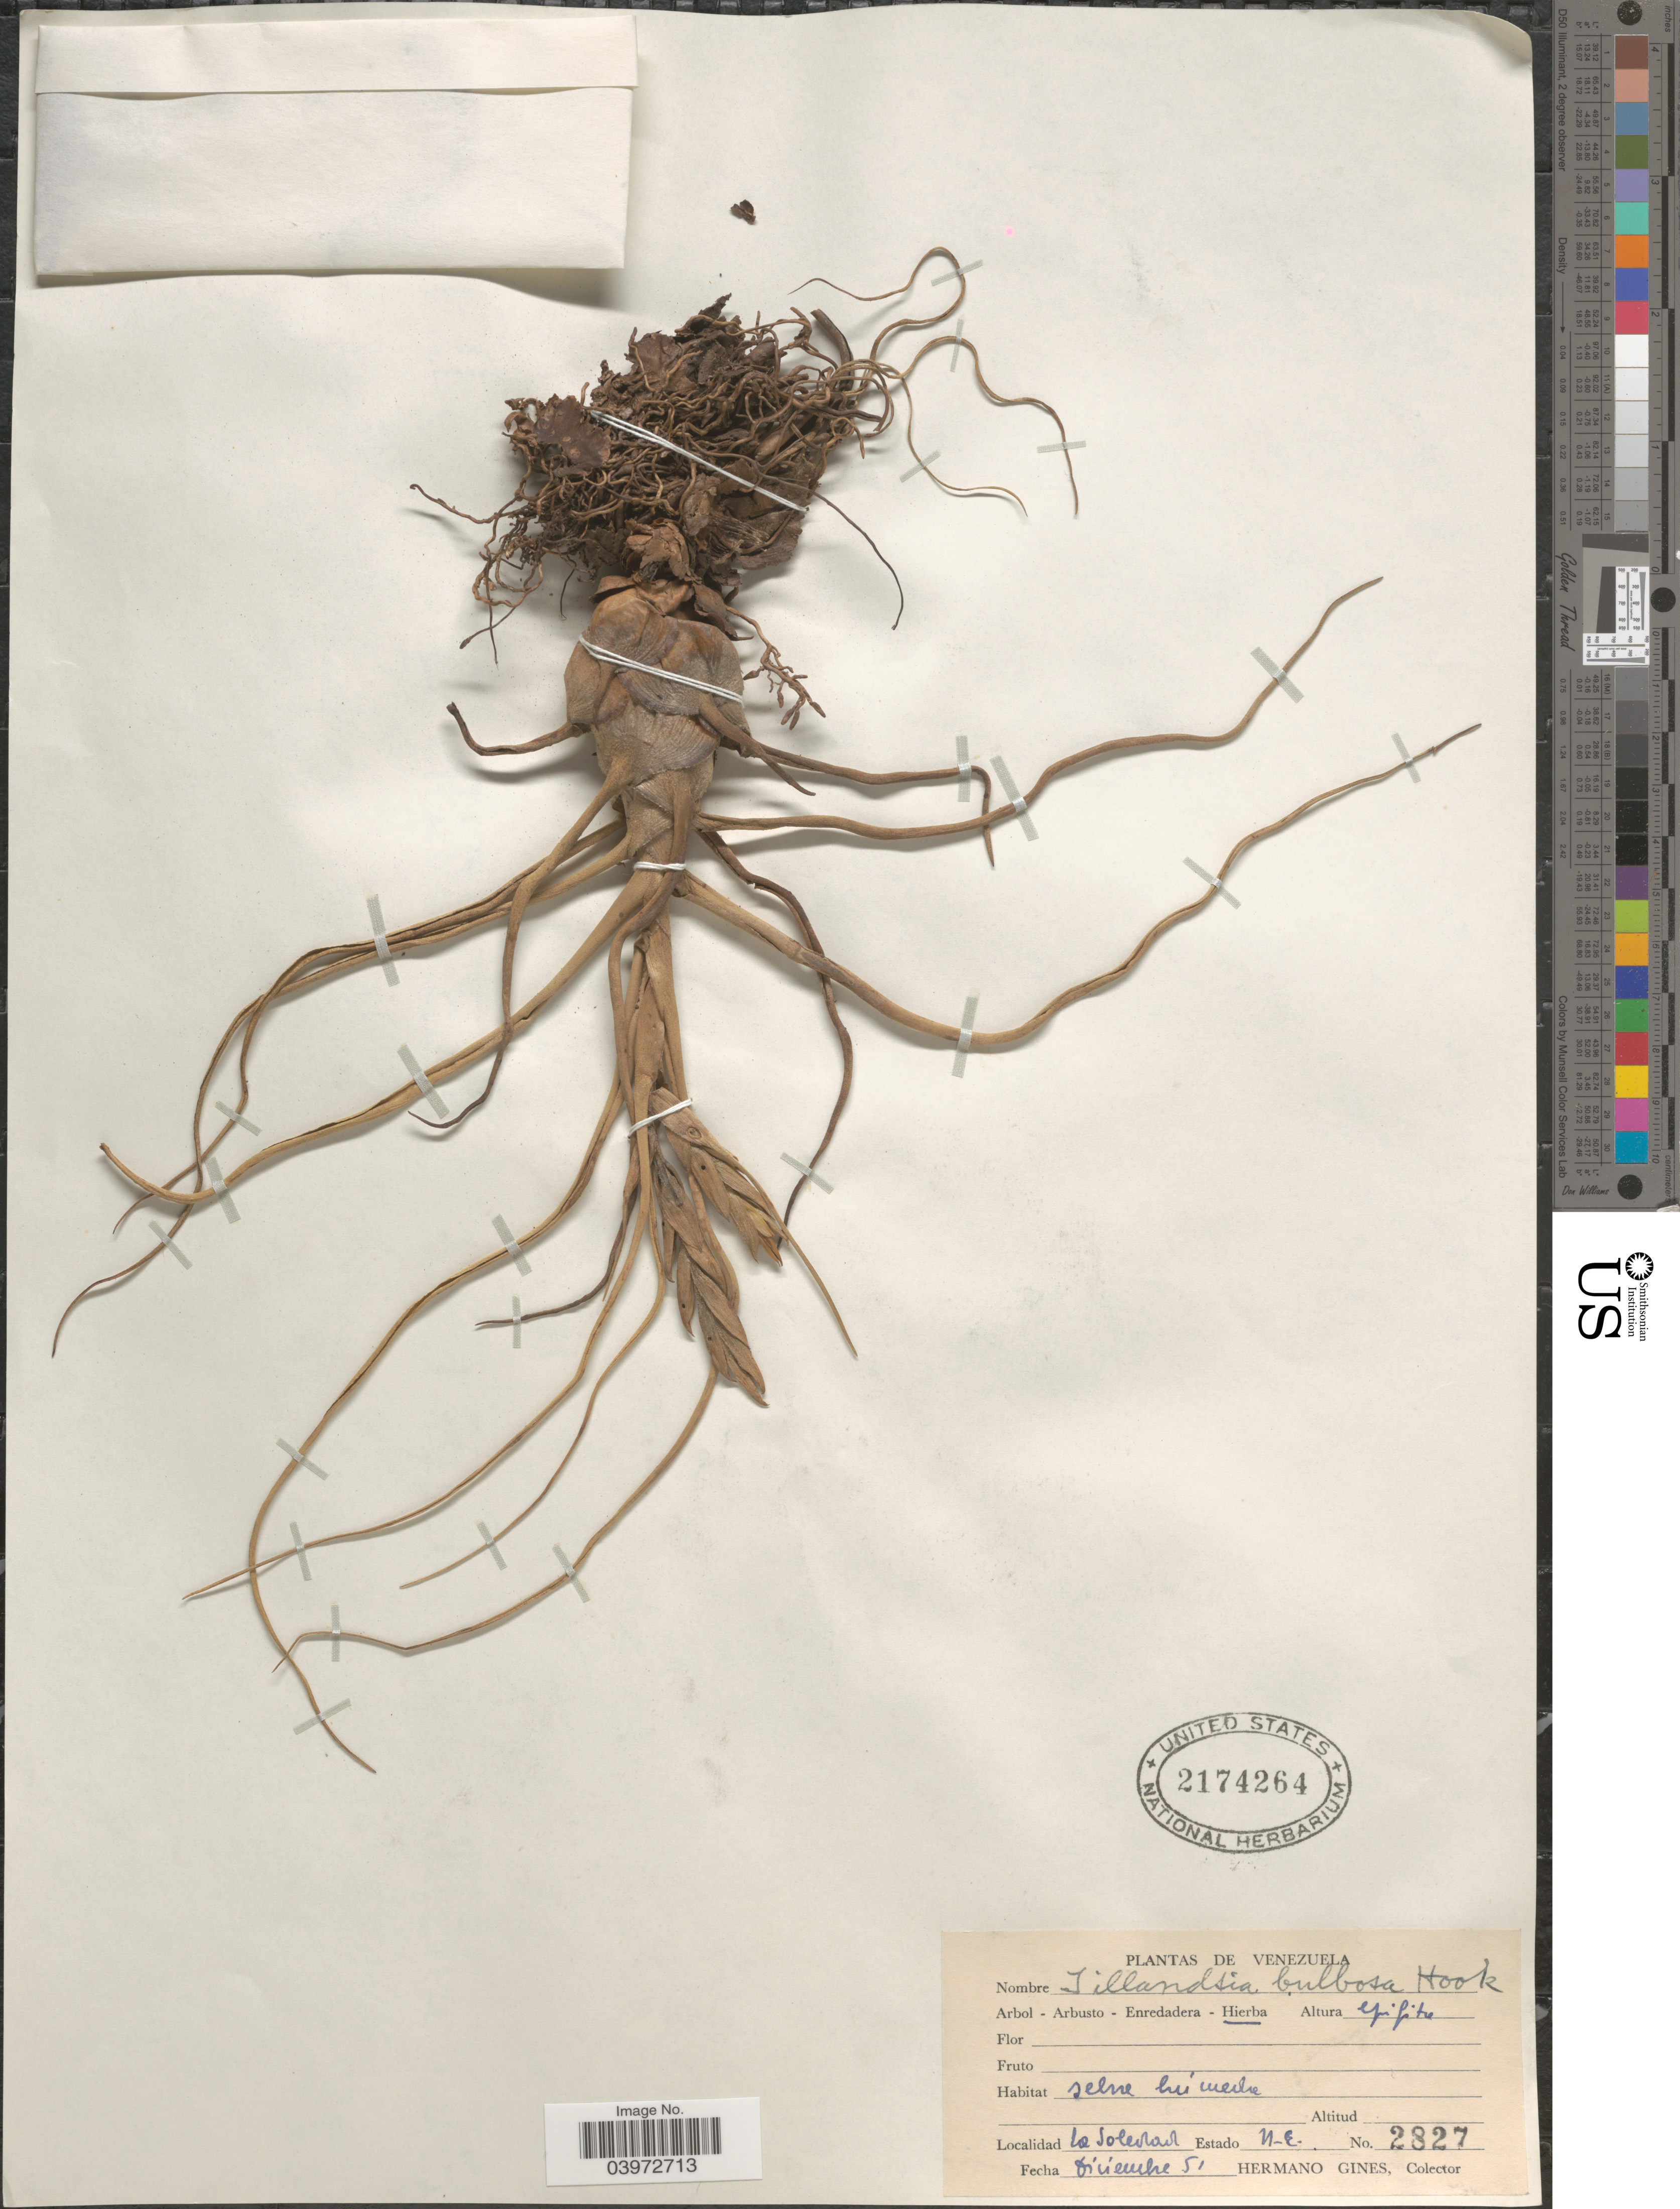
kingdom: Plantae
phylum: Tracheophyta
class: Liliopsida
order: Poales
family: Bromeliaceae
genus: Tillandsia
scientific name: Tillandsia bulbosa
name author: Hook.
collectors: Bro. Gines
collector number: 2827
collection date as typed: Transcribed d/m/y: /12/51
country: Venezuela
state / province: Nueva Esparta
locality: La Soledad.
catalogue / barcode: US 2174264